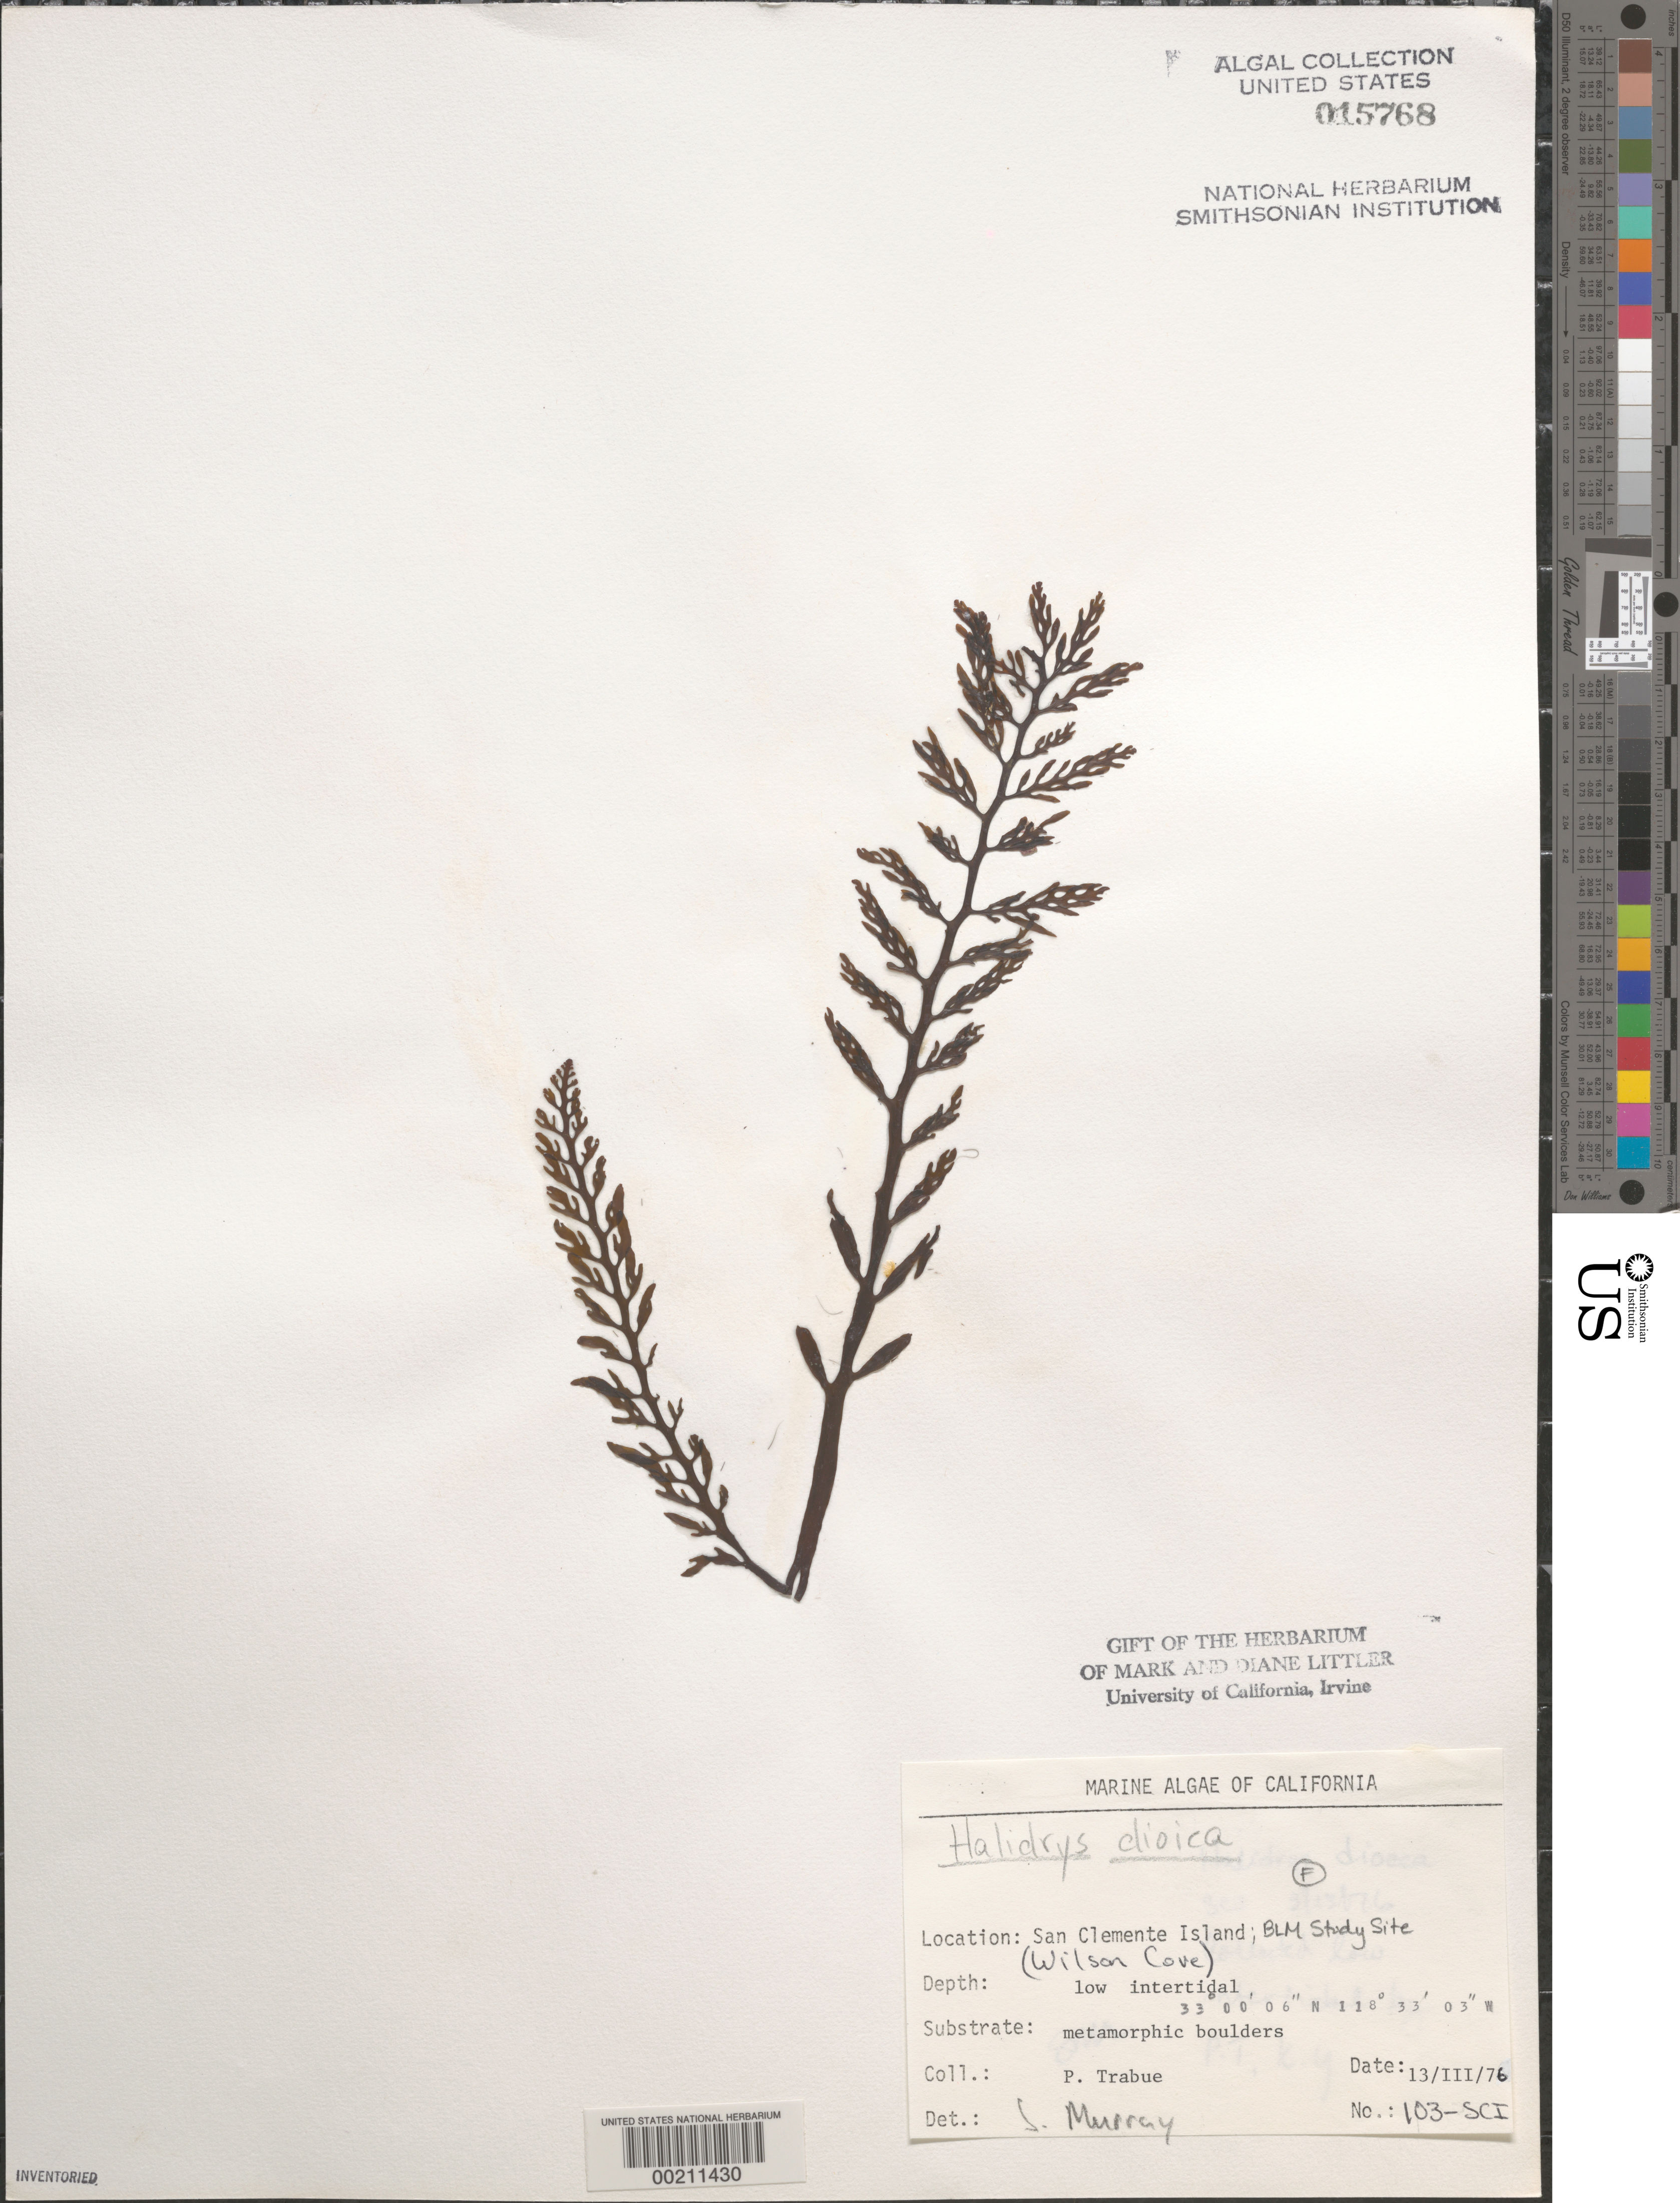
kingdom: Chromista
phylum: Ochrophyta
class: Phaeophyceae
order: Fucales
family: Sargassaceae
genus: Halidrys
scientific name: Halidrys dioica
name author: N.L. Gardner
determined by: Murray, S. N.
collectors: P. J. Trabue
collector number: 103-sci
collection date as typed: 13 Mar 1976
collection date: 1976-03-13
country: United States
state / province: California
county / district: Los Angeles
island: San Clemente Island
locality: Wilson Cove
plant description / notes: BLM-SOCALBIGHT Rocky Intertidal Survey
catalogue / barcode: US 15768